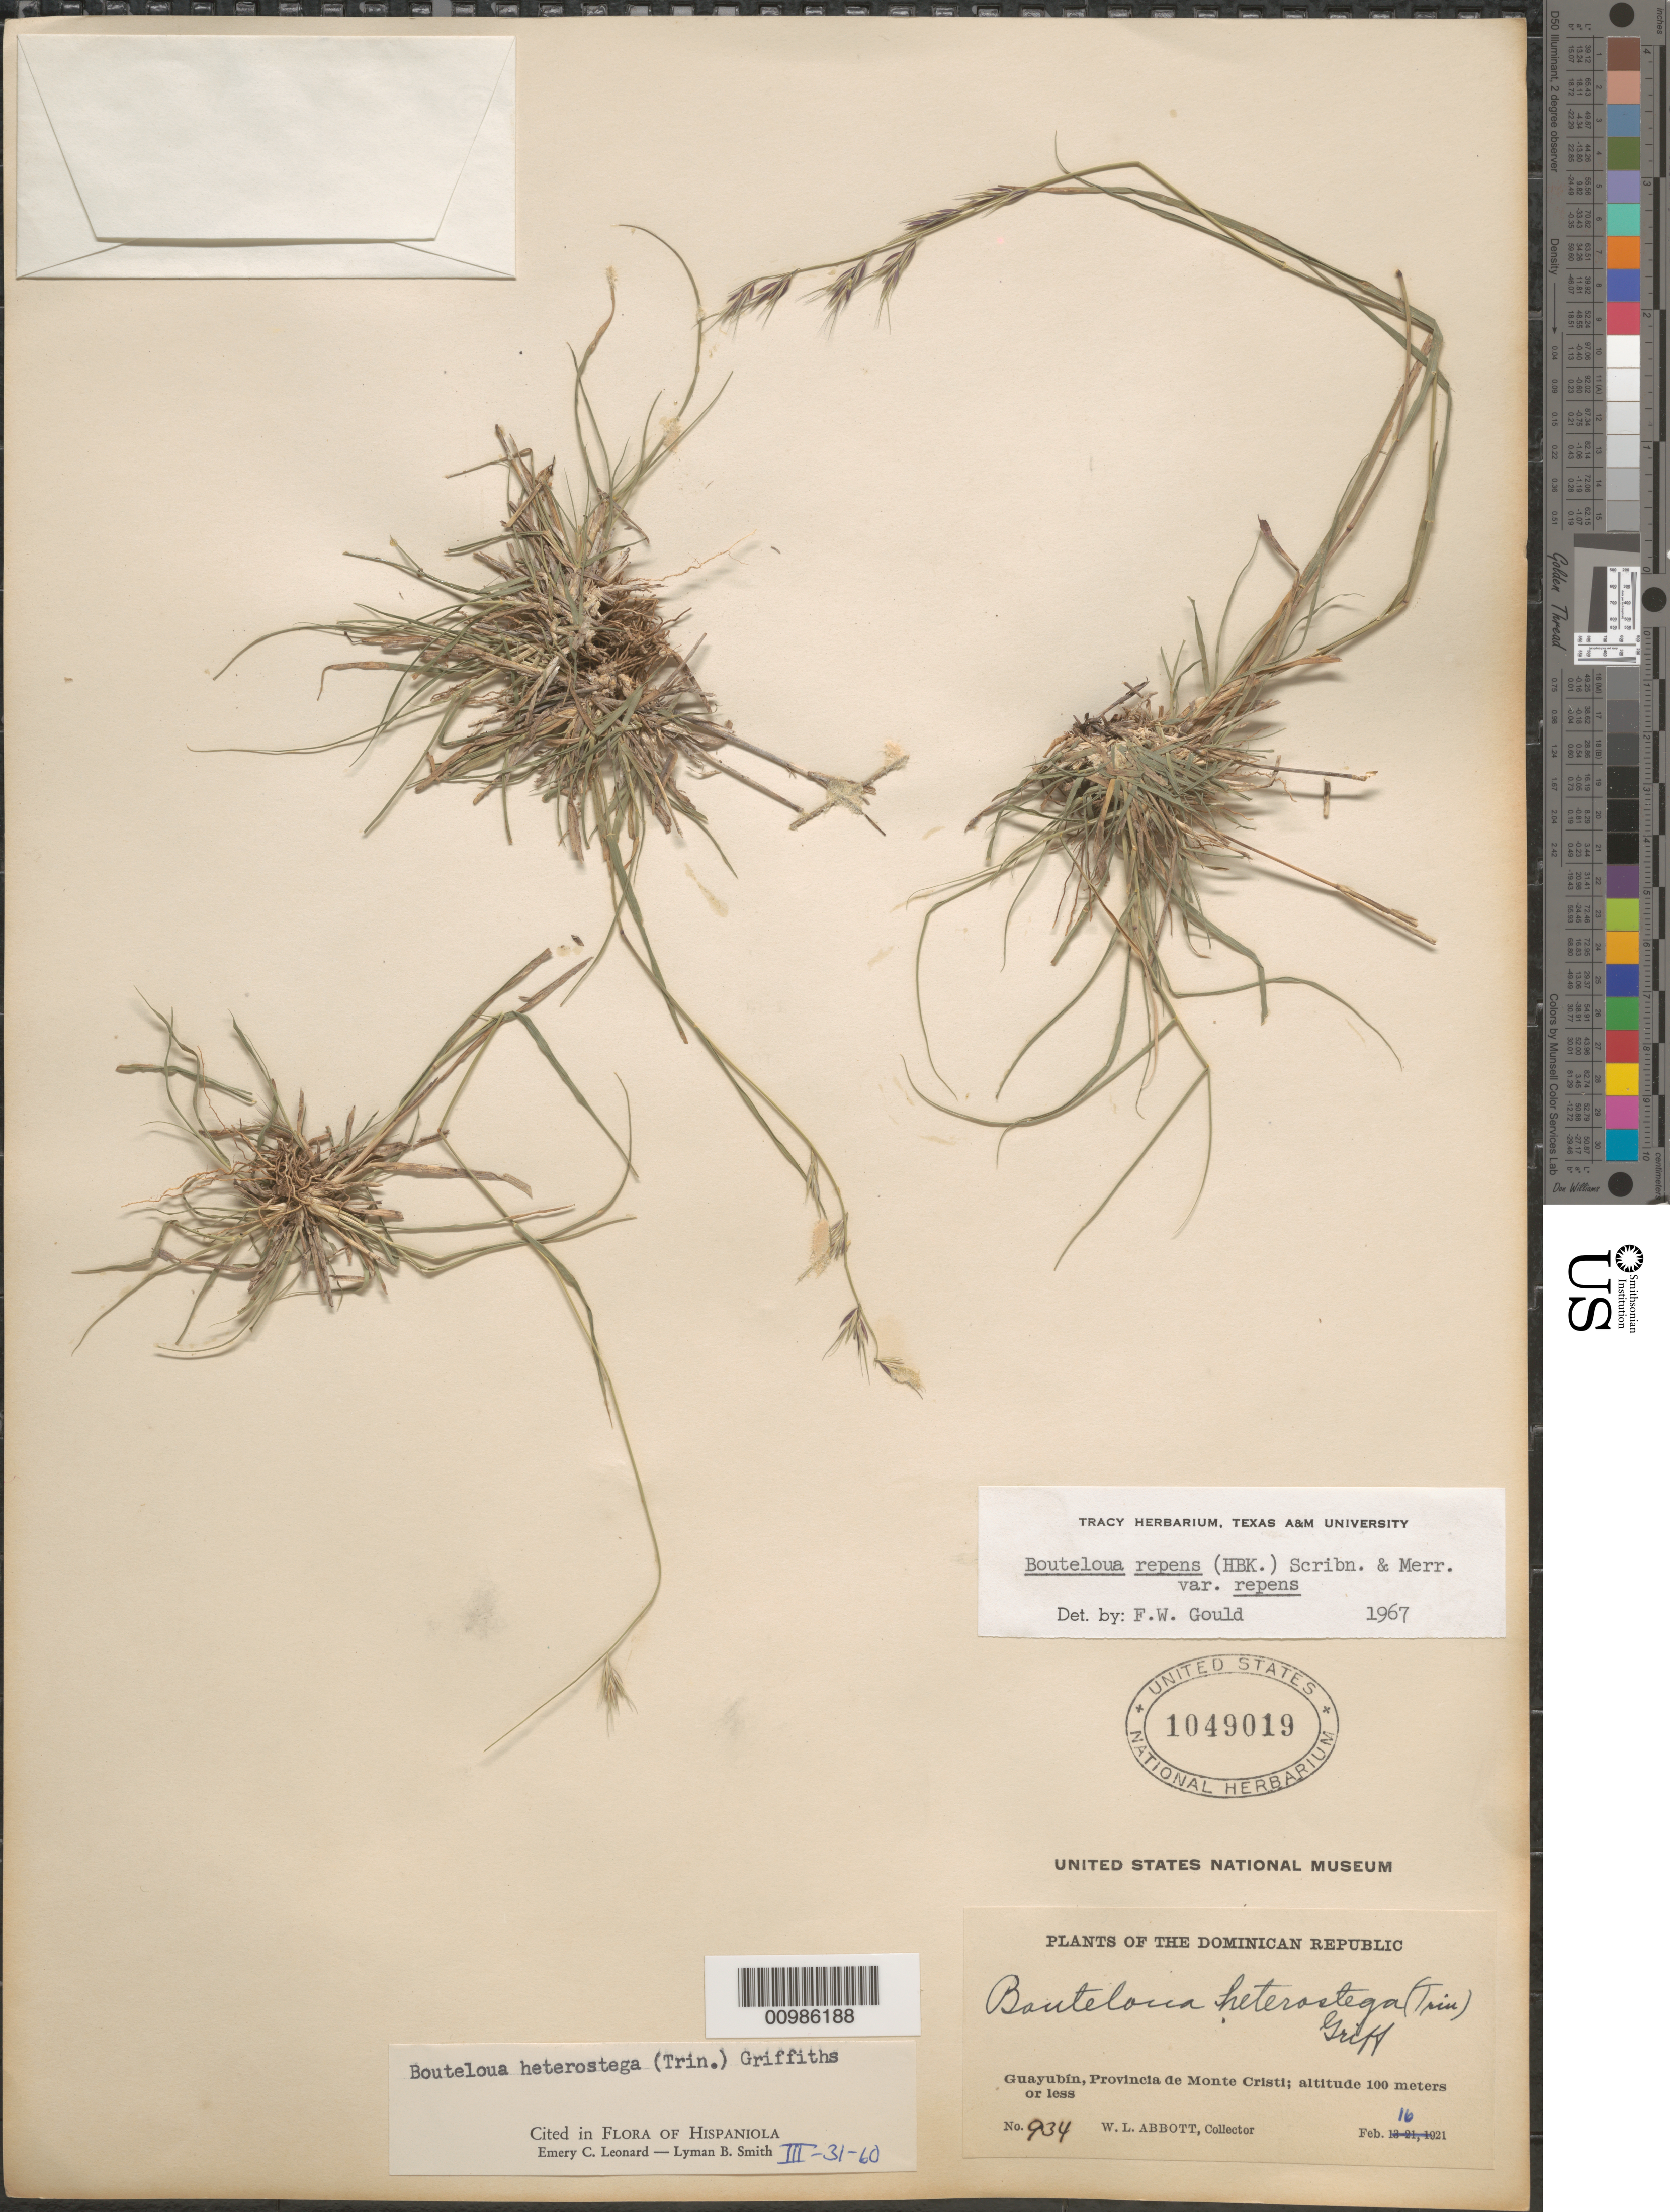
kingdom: Plantae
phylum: Tracheophyta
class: Liliopsida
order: Poales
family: Poaceae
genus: Bouteloua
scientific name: Bouteloua repens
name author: (Kunth) Scribn. & Merr.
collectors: W. L. Abbott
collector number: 934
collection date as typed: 16 Feb 1921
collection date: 1921-02-16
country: Dominican Republic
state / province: Monte Cristi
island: Hispaniola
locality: Guayubin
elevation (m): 100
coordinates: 0 N, 0 E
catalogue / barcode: US 1049019